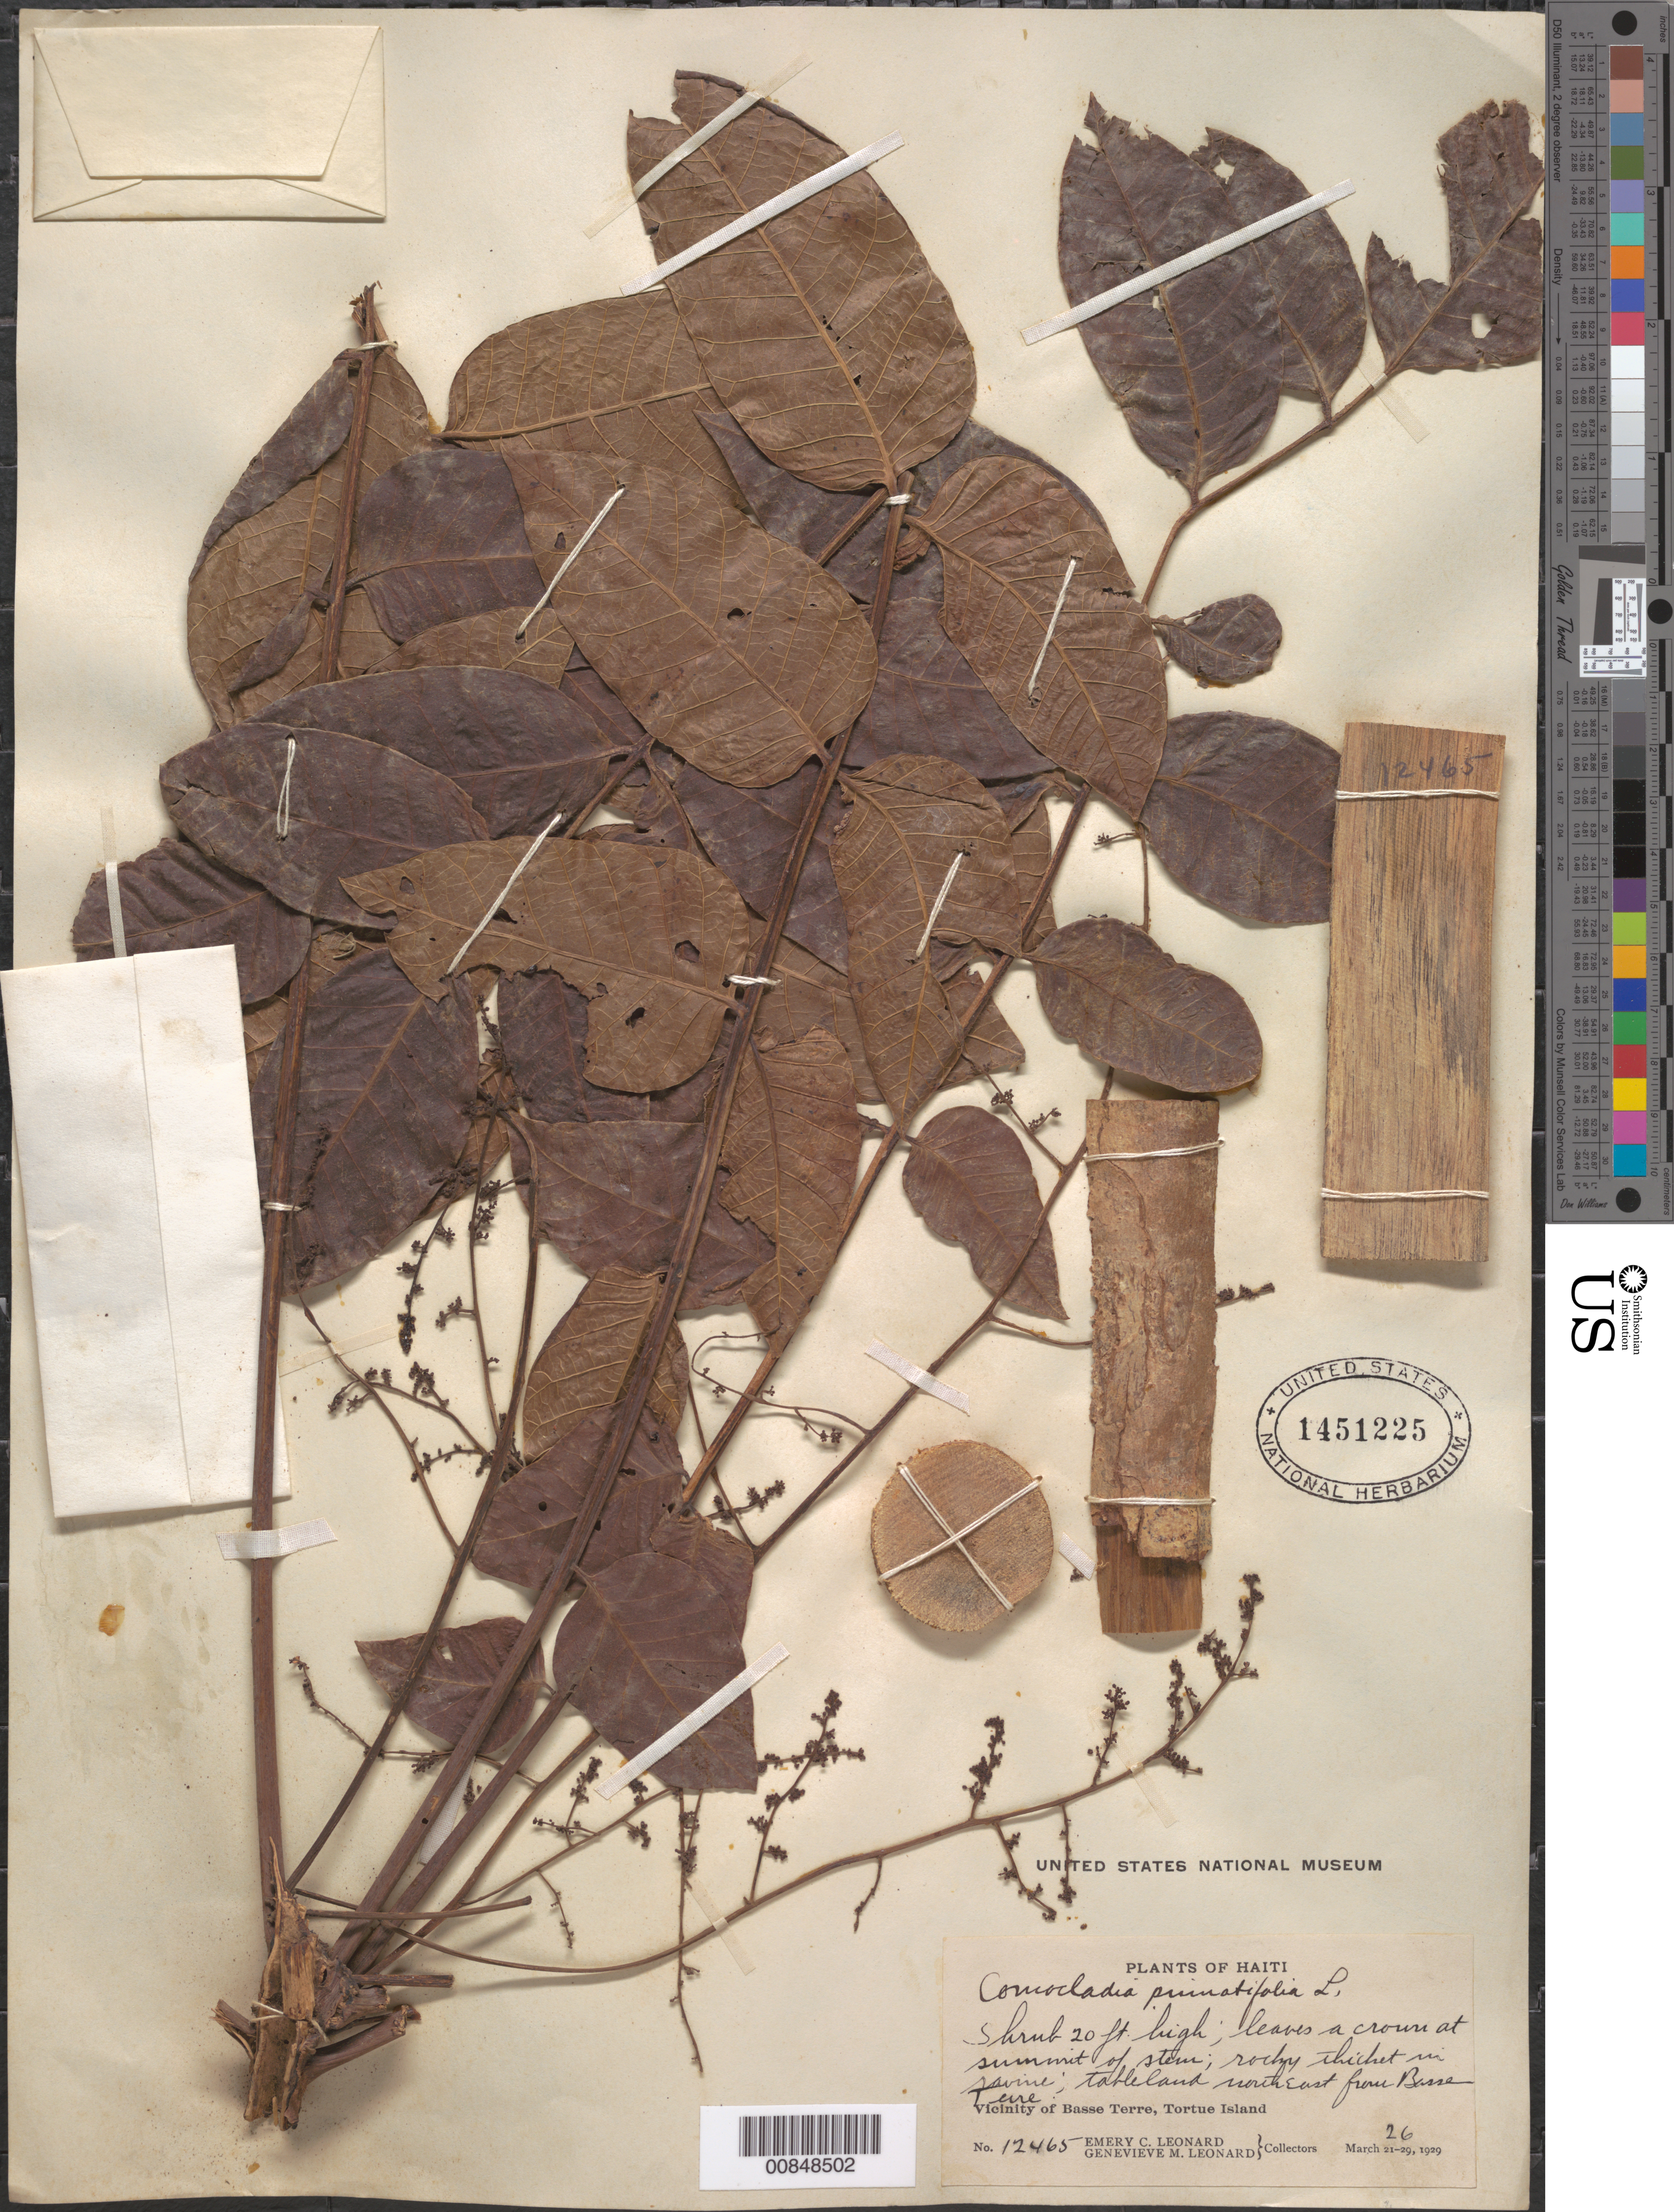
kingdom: Plantae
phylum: Tracheophyta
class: Magnoliopsida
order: Sapindales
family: Anacardiaceae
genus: Comocladia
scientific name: Comocladia pinnatifolia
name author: L.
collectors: E. C. Leonard & G. M. Leonard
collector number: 12465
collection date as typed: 26 Mar 1929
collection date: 1929-03-26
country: Haiti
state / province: Nord-Ouest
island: Île de la Tortue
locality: Rocky thicket in tableland NE from Basse Terre. Vicinity of Basse Terre, Tortue Island.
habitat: Rocky thicket in ravine on table-land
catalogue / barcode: US 1451225